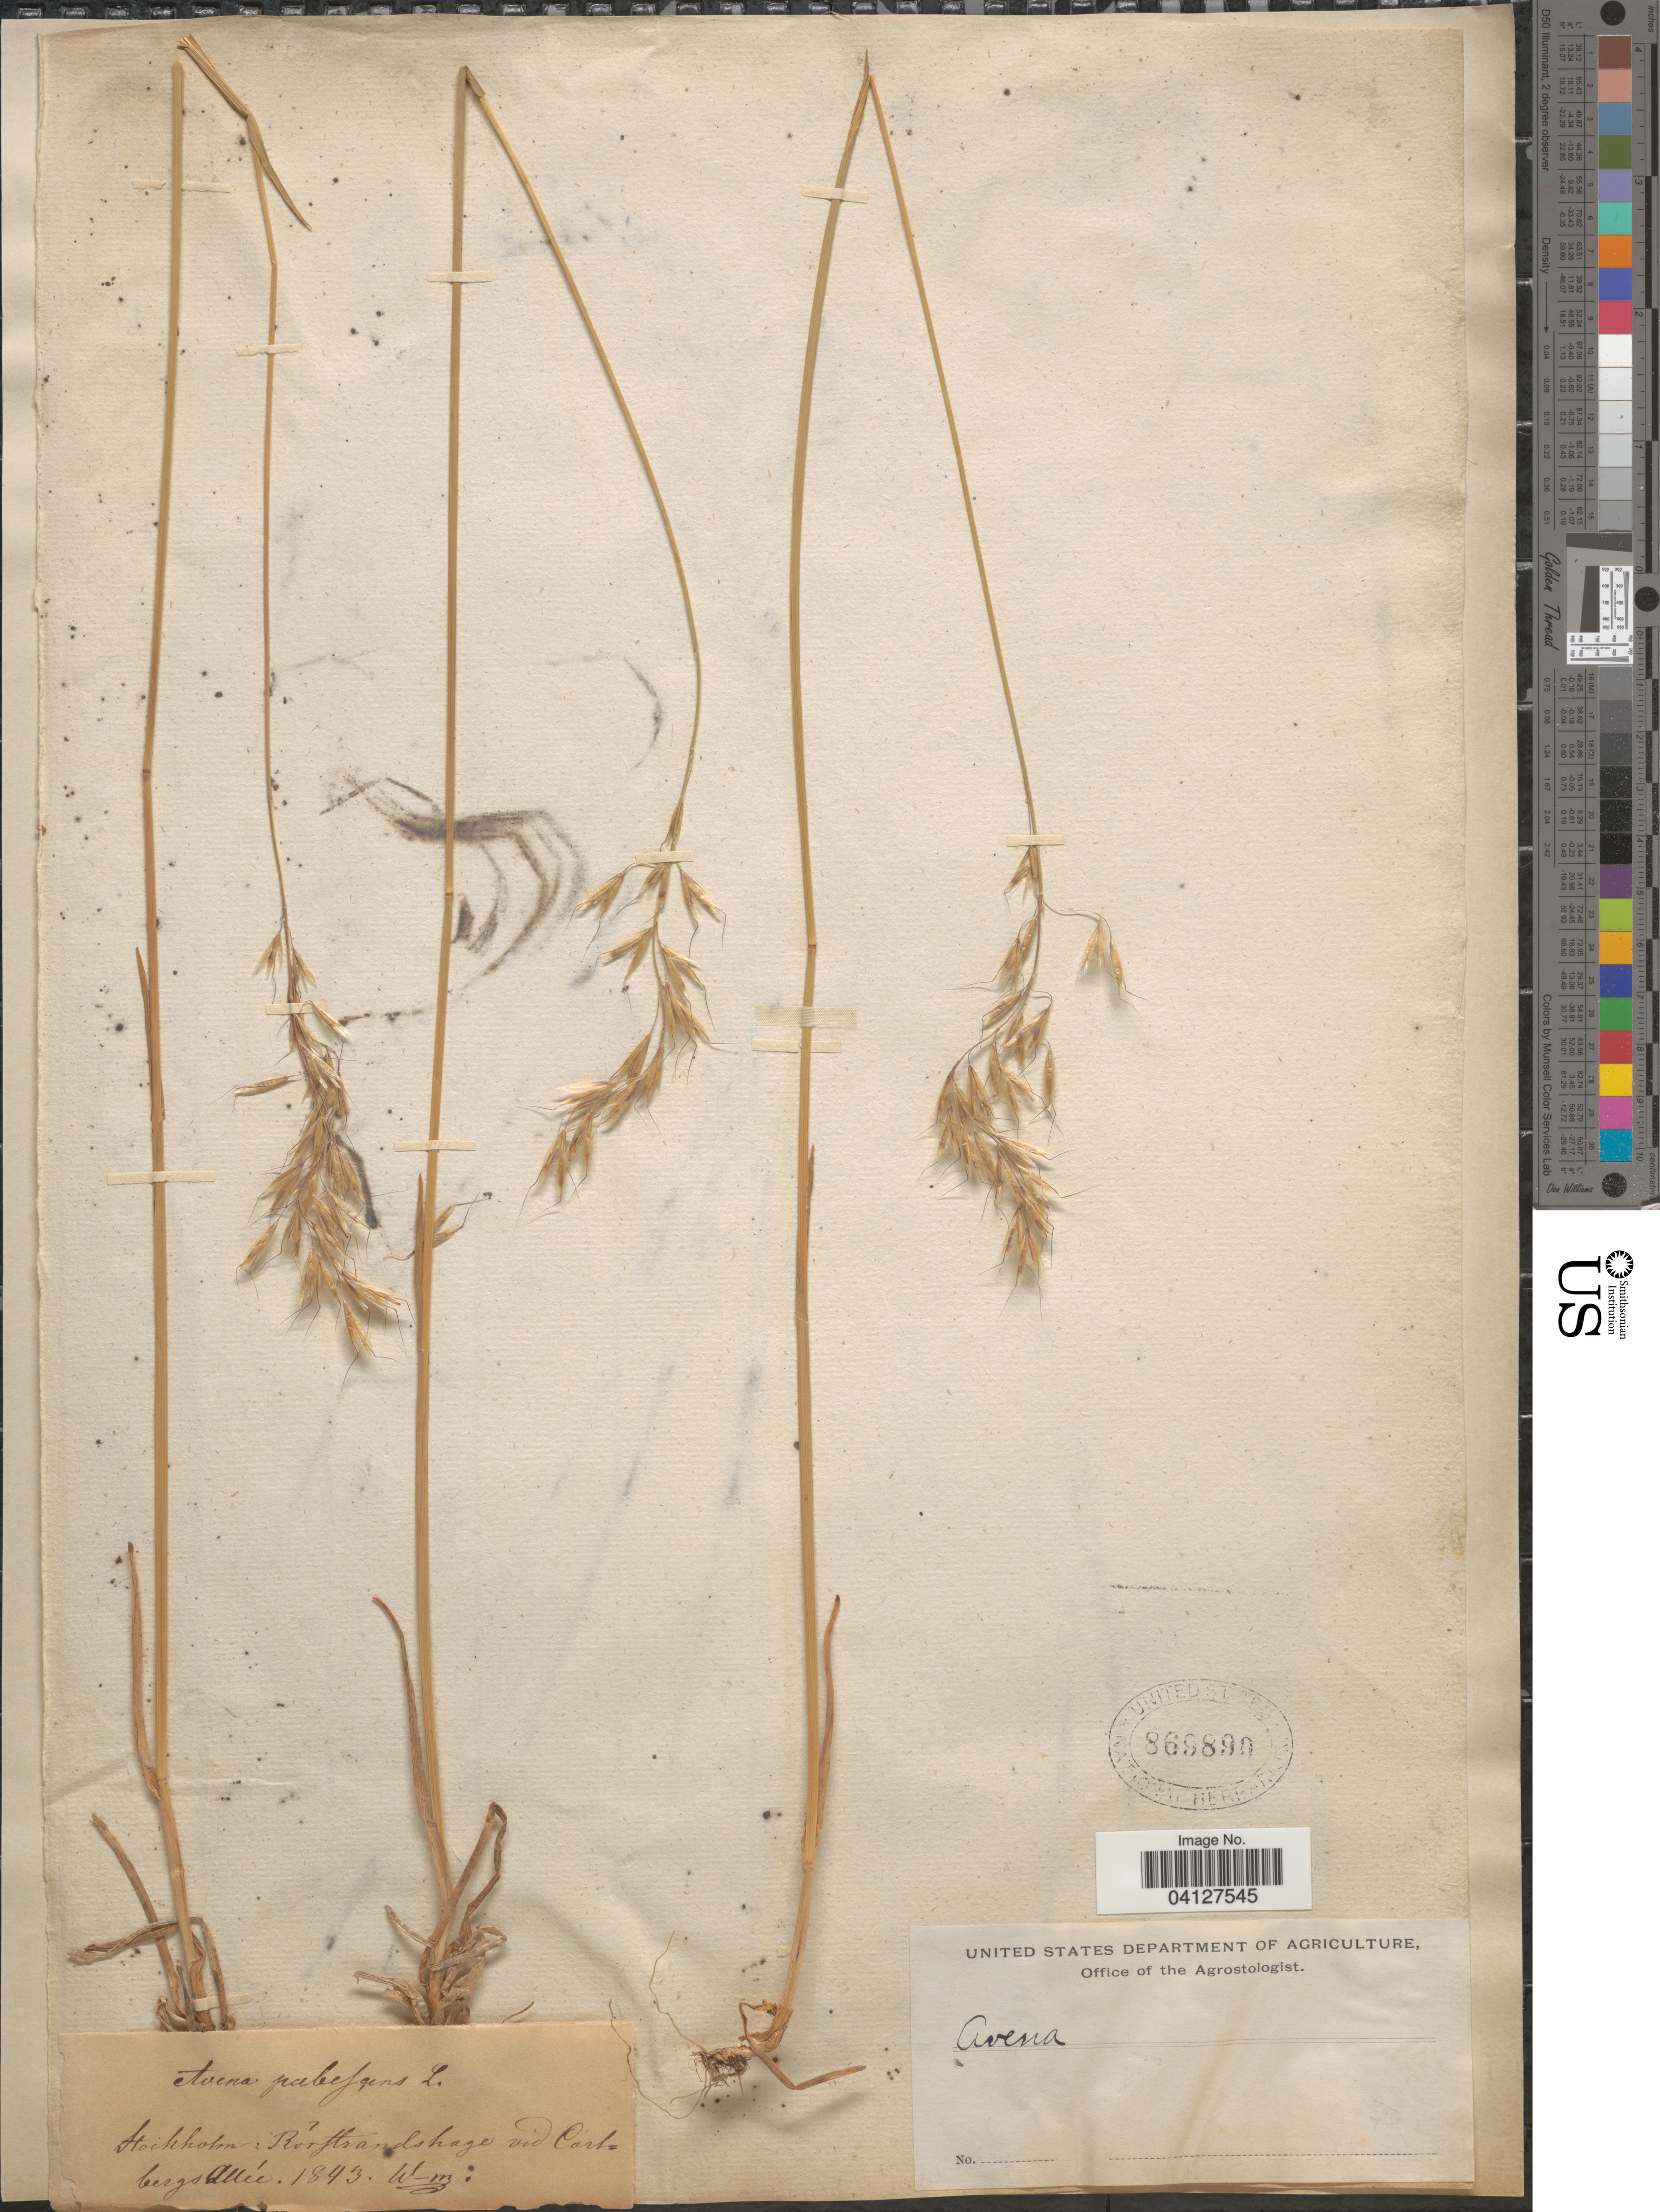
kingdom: Plantae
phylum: Tracheophyta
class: Liliopsida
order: Poales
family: Poaceae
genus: Avena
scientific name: Avena pubescens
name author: Huds.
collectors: Wm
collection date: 1843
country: Sweden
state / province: Stockholm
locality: Stockholm: Rörftrandshage vid Csrlbergs Allée.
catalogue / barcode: US 869890